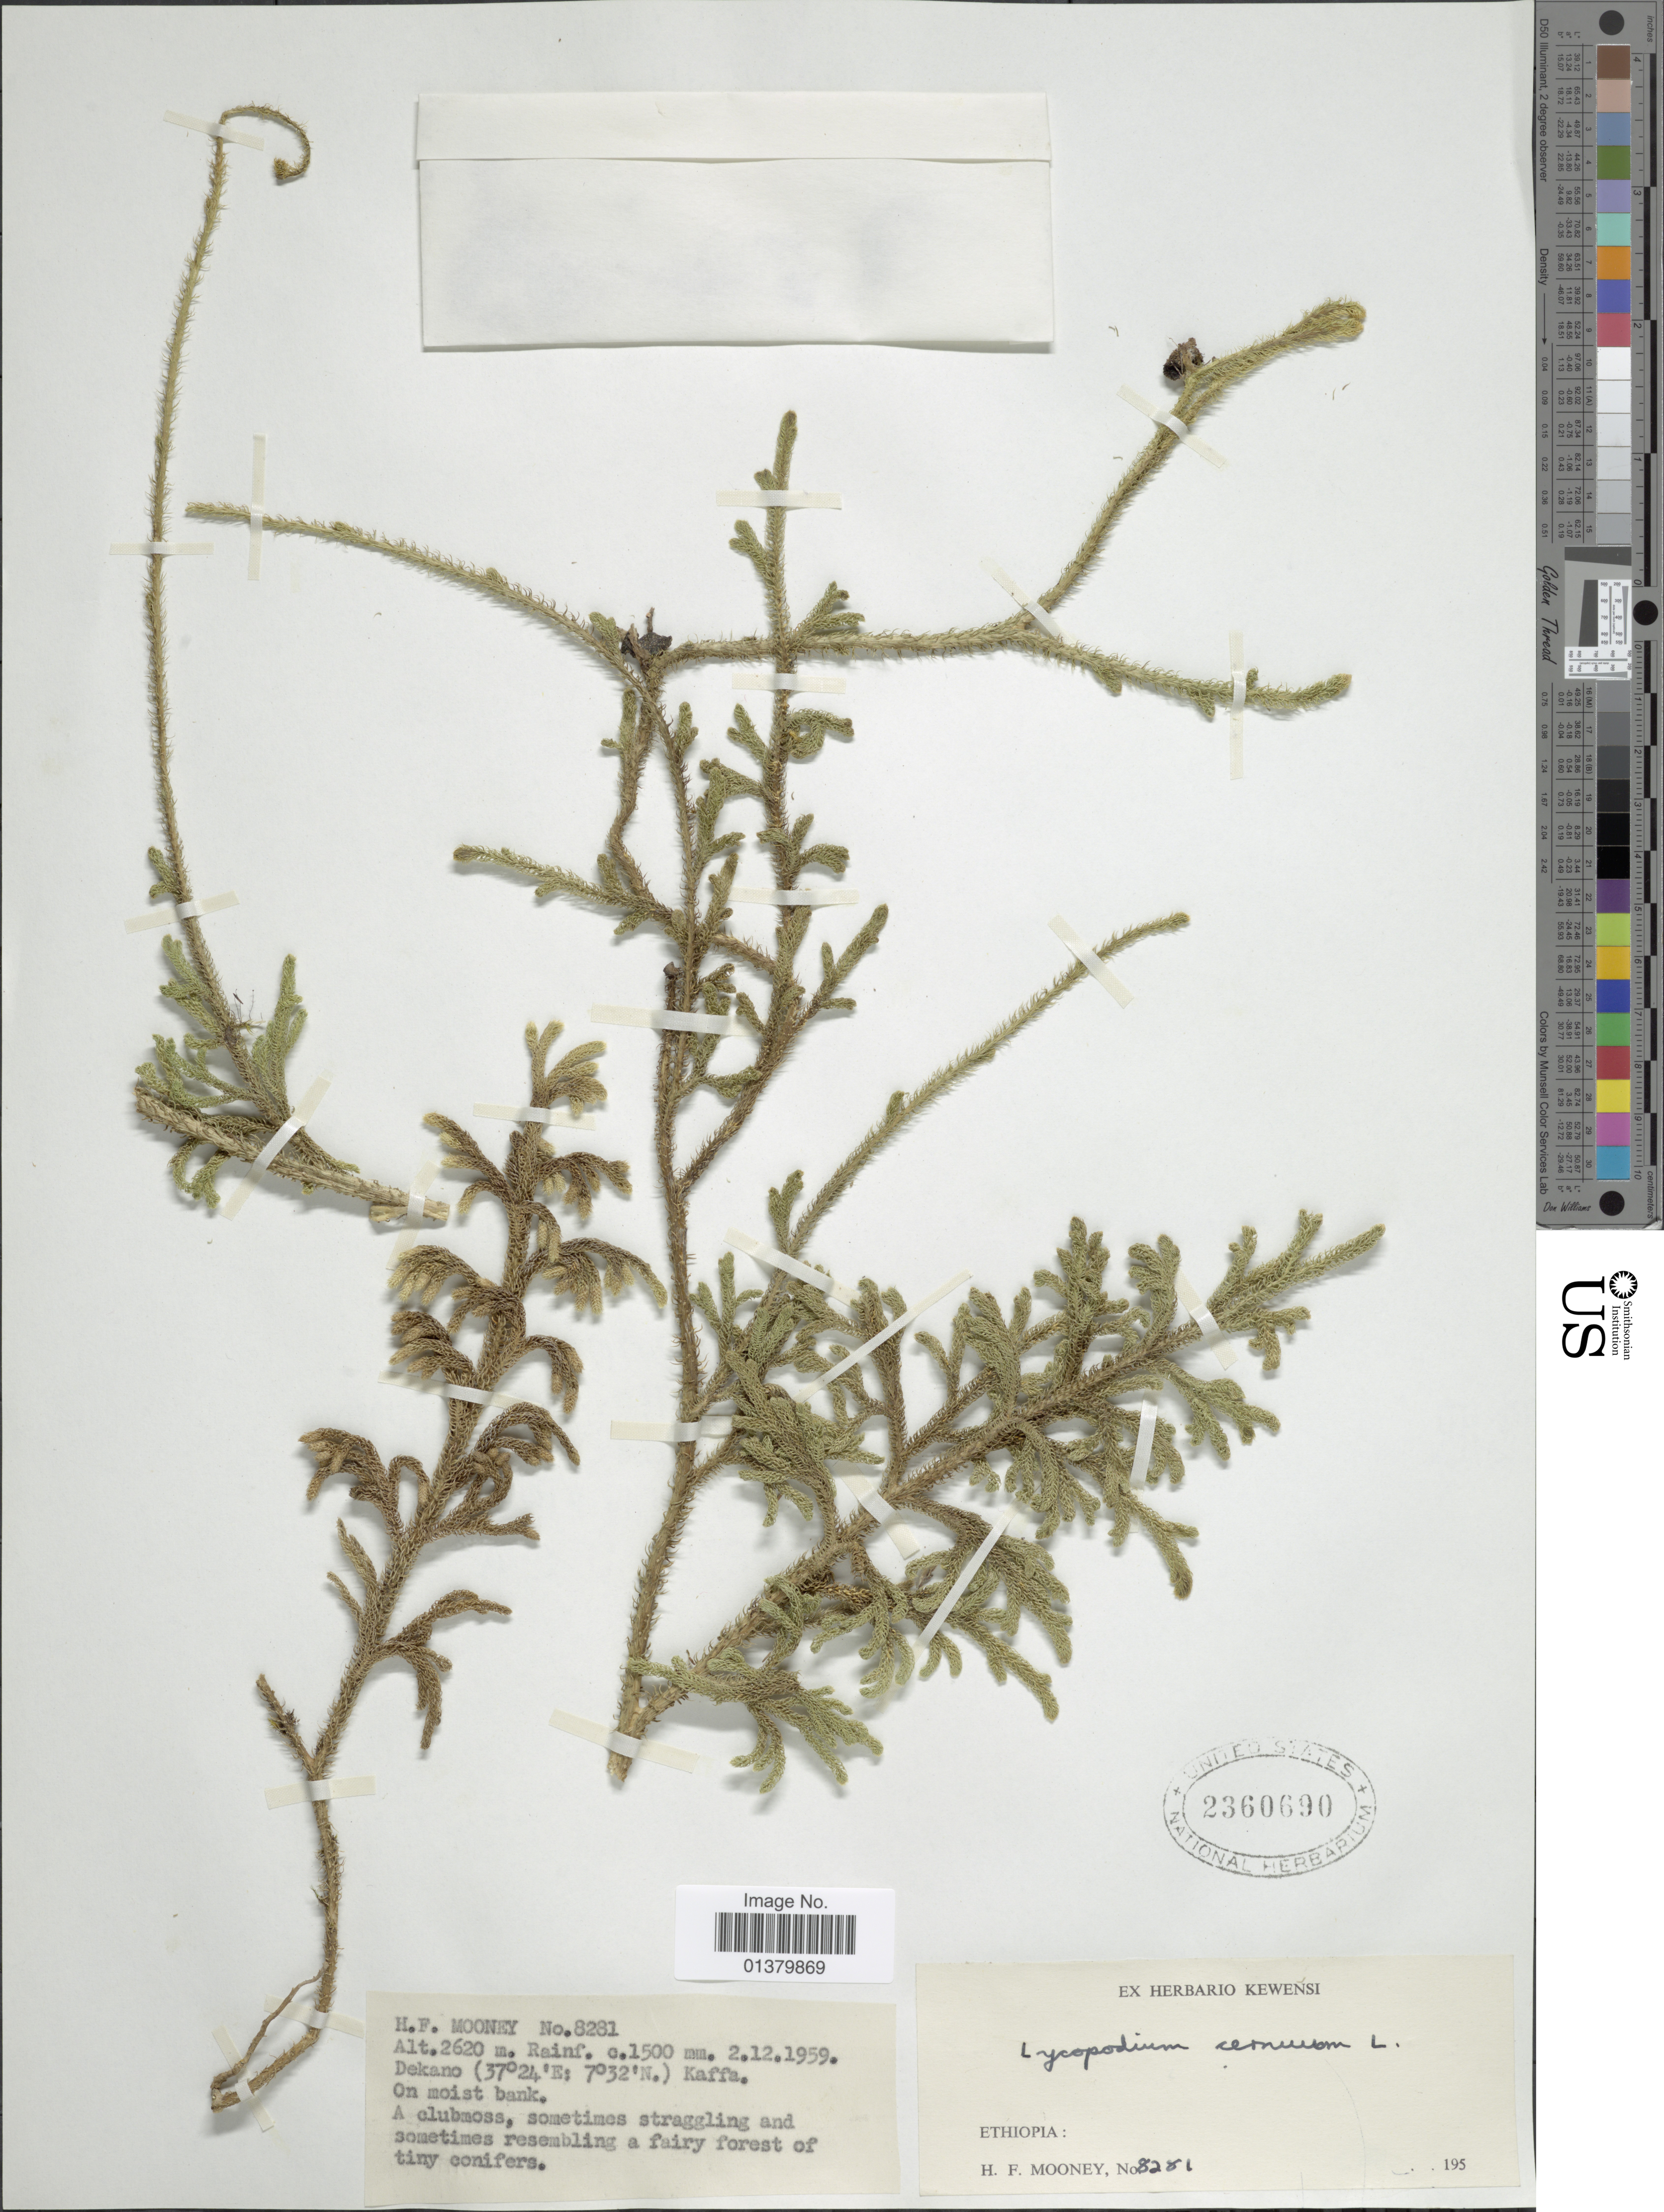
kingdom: Plantae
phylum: Tracheophyta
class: Lycopodiopsida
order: Lycopodiales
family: Lycopodiaceae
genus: Palhinhaea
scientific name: Palhinhaea cernua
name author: (L.) Vasc. & Franco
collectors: H. Mooney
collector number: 8281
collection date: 1959-12-02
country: Ethiopia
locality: Dekano, Kaffs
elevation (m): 2620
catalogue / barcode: US 2360690